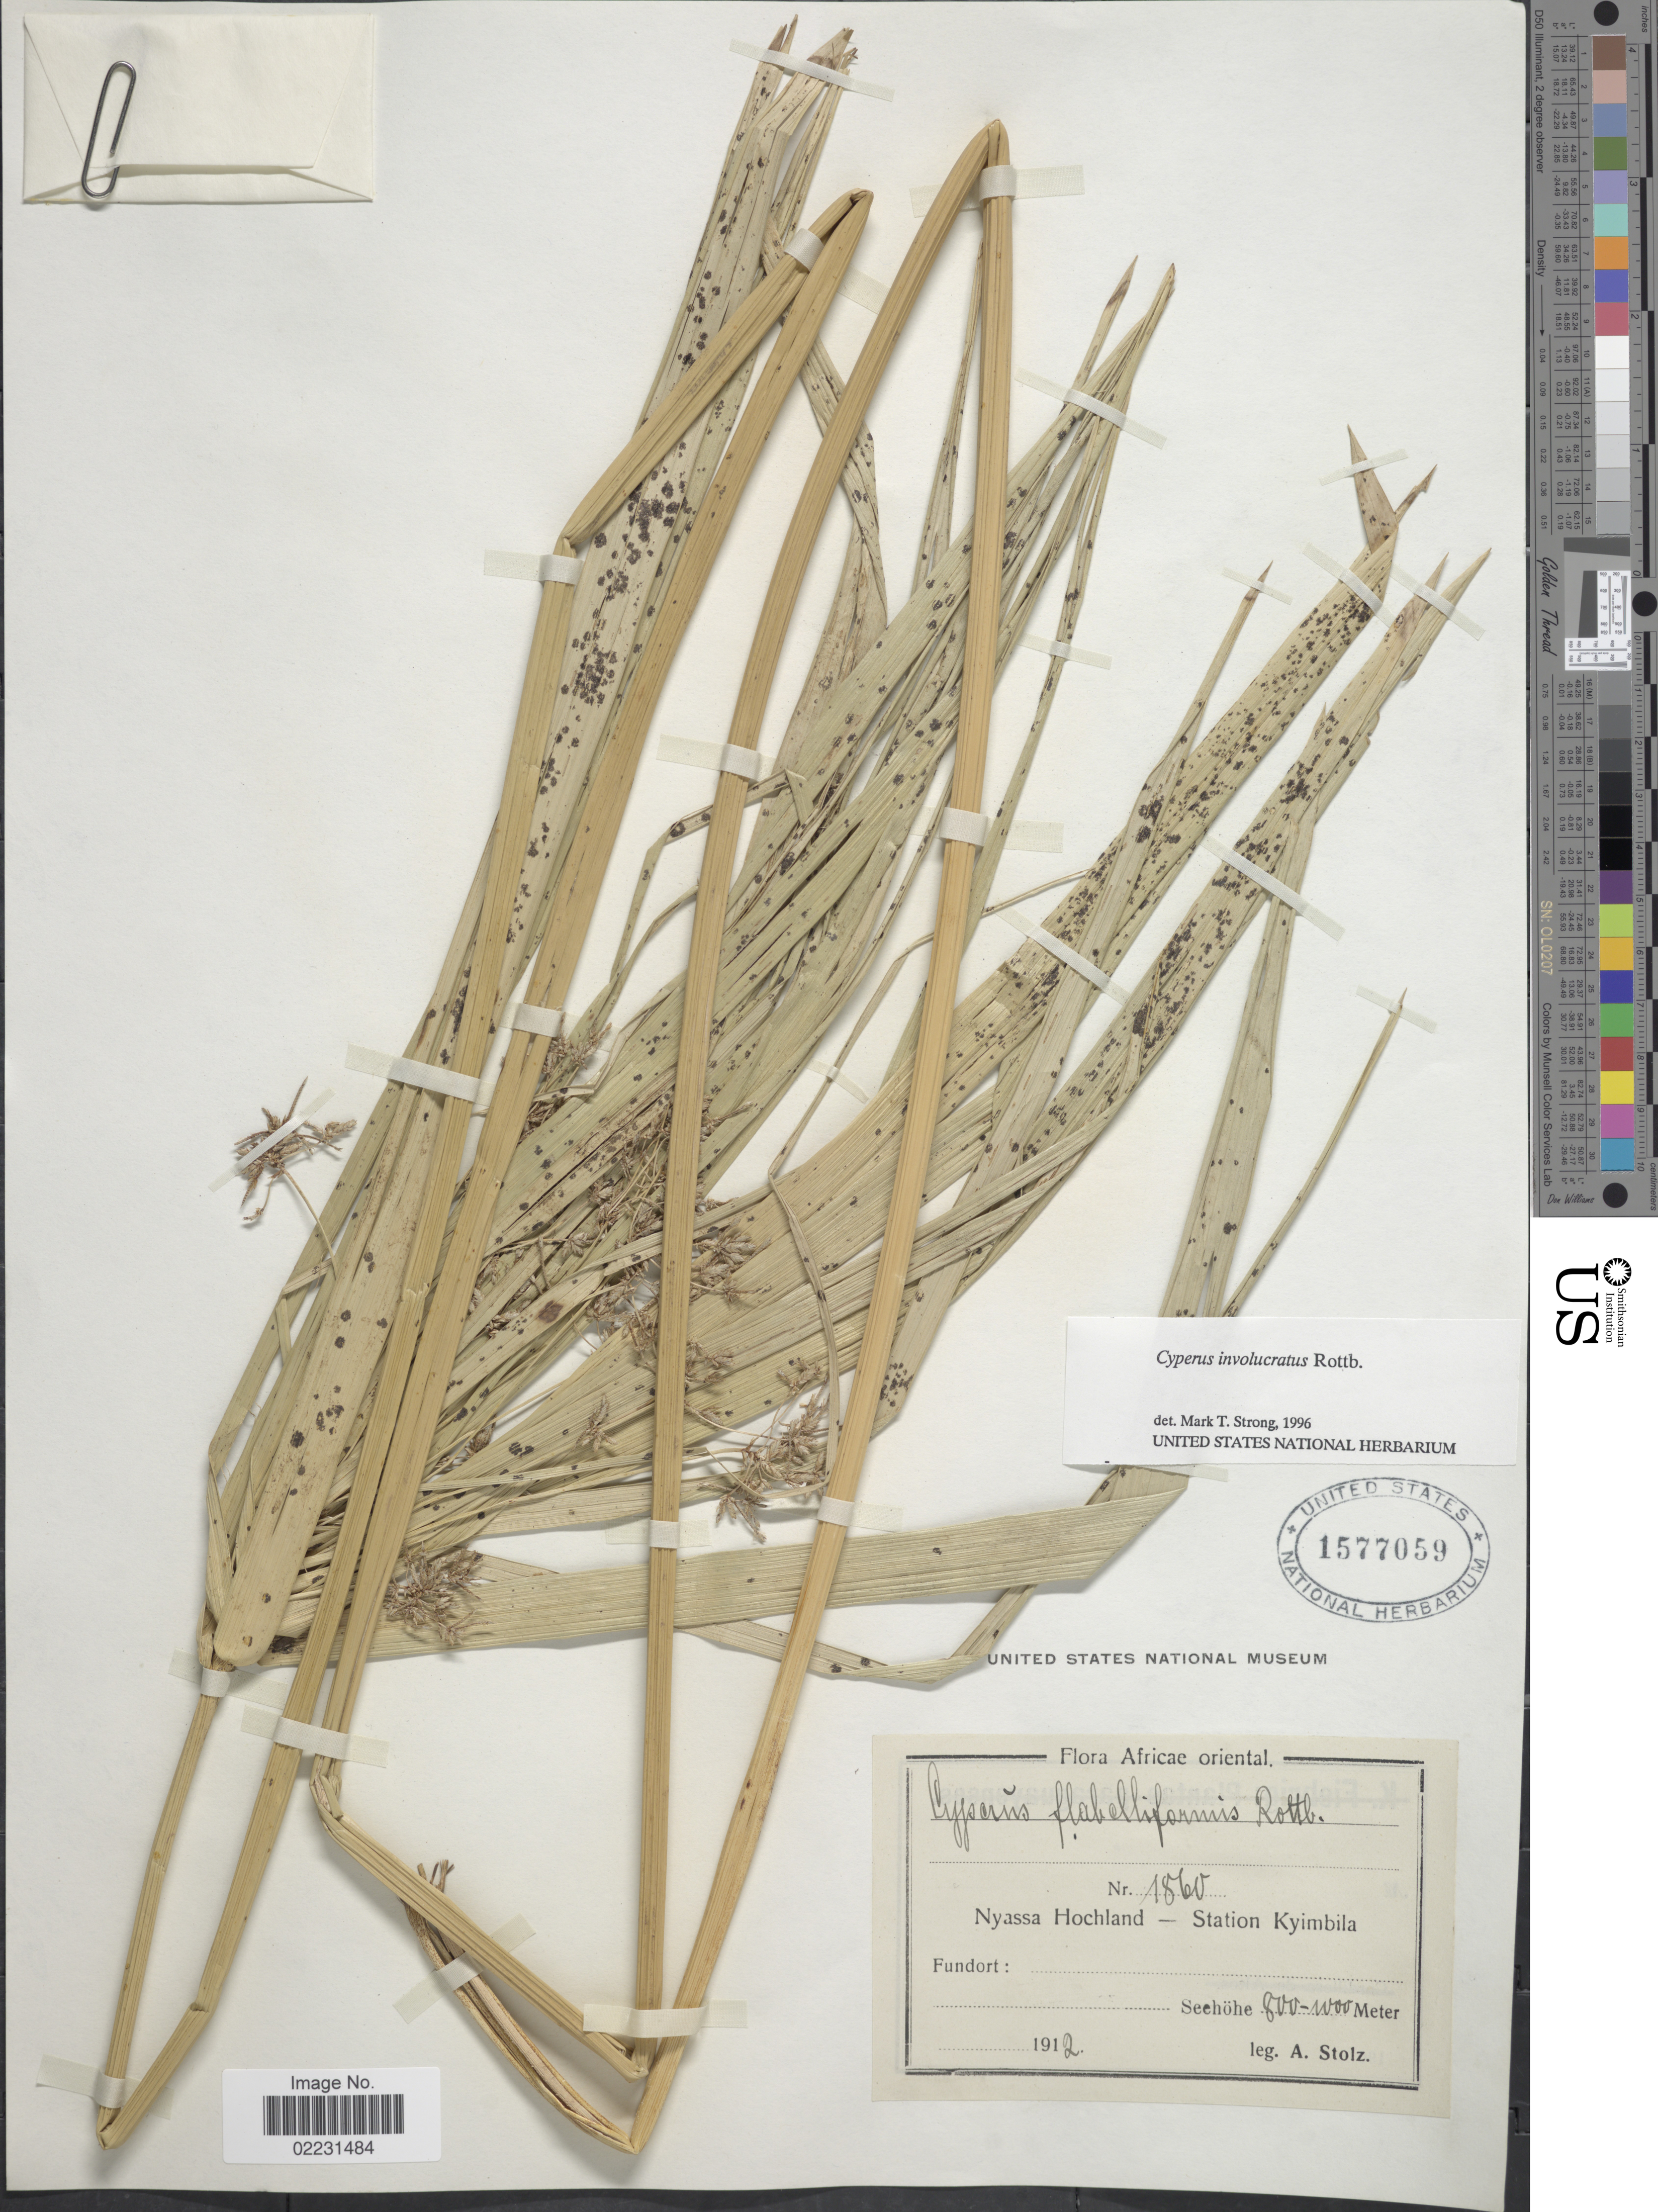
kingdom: Plantae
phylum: Tracheophyta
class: Liliopsida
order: Poales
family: Cyperaceae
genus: Cyperus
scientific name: Cyperus involucratus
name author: Rottb.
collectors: A. Stolz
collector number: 1860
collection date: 1912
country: Malawi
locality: Nyassa Hochland - Station Kyimbila.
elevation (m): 800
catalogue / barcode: US 1577059